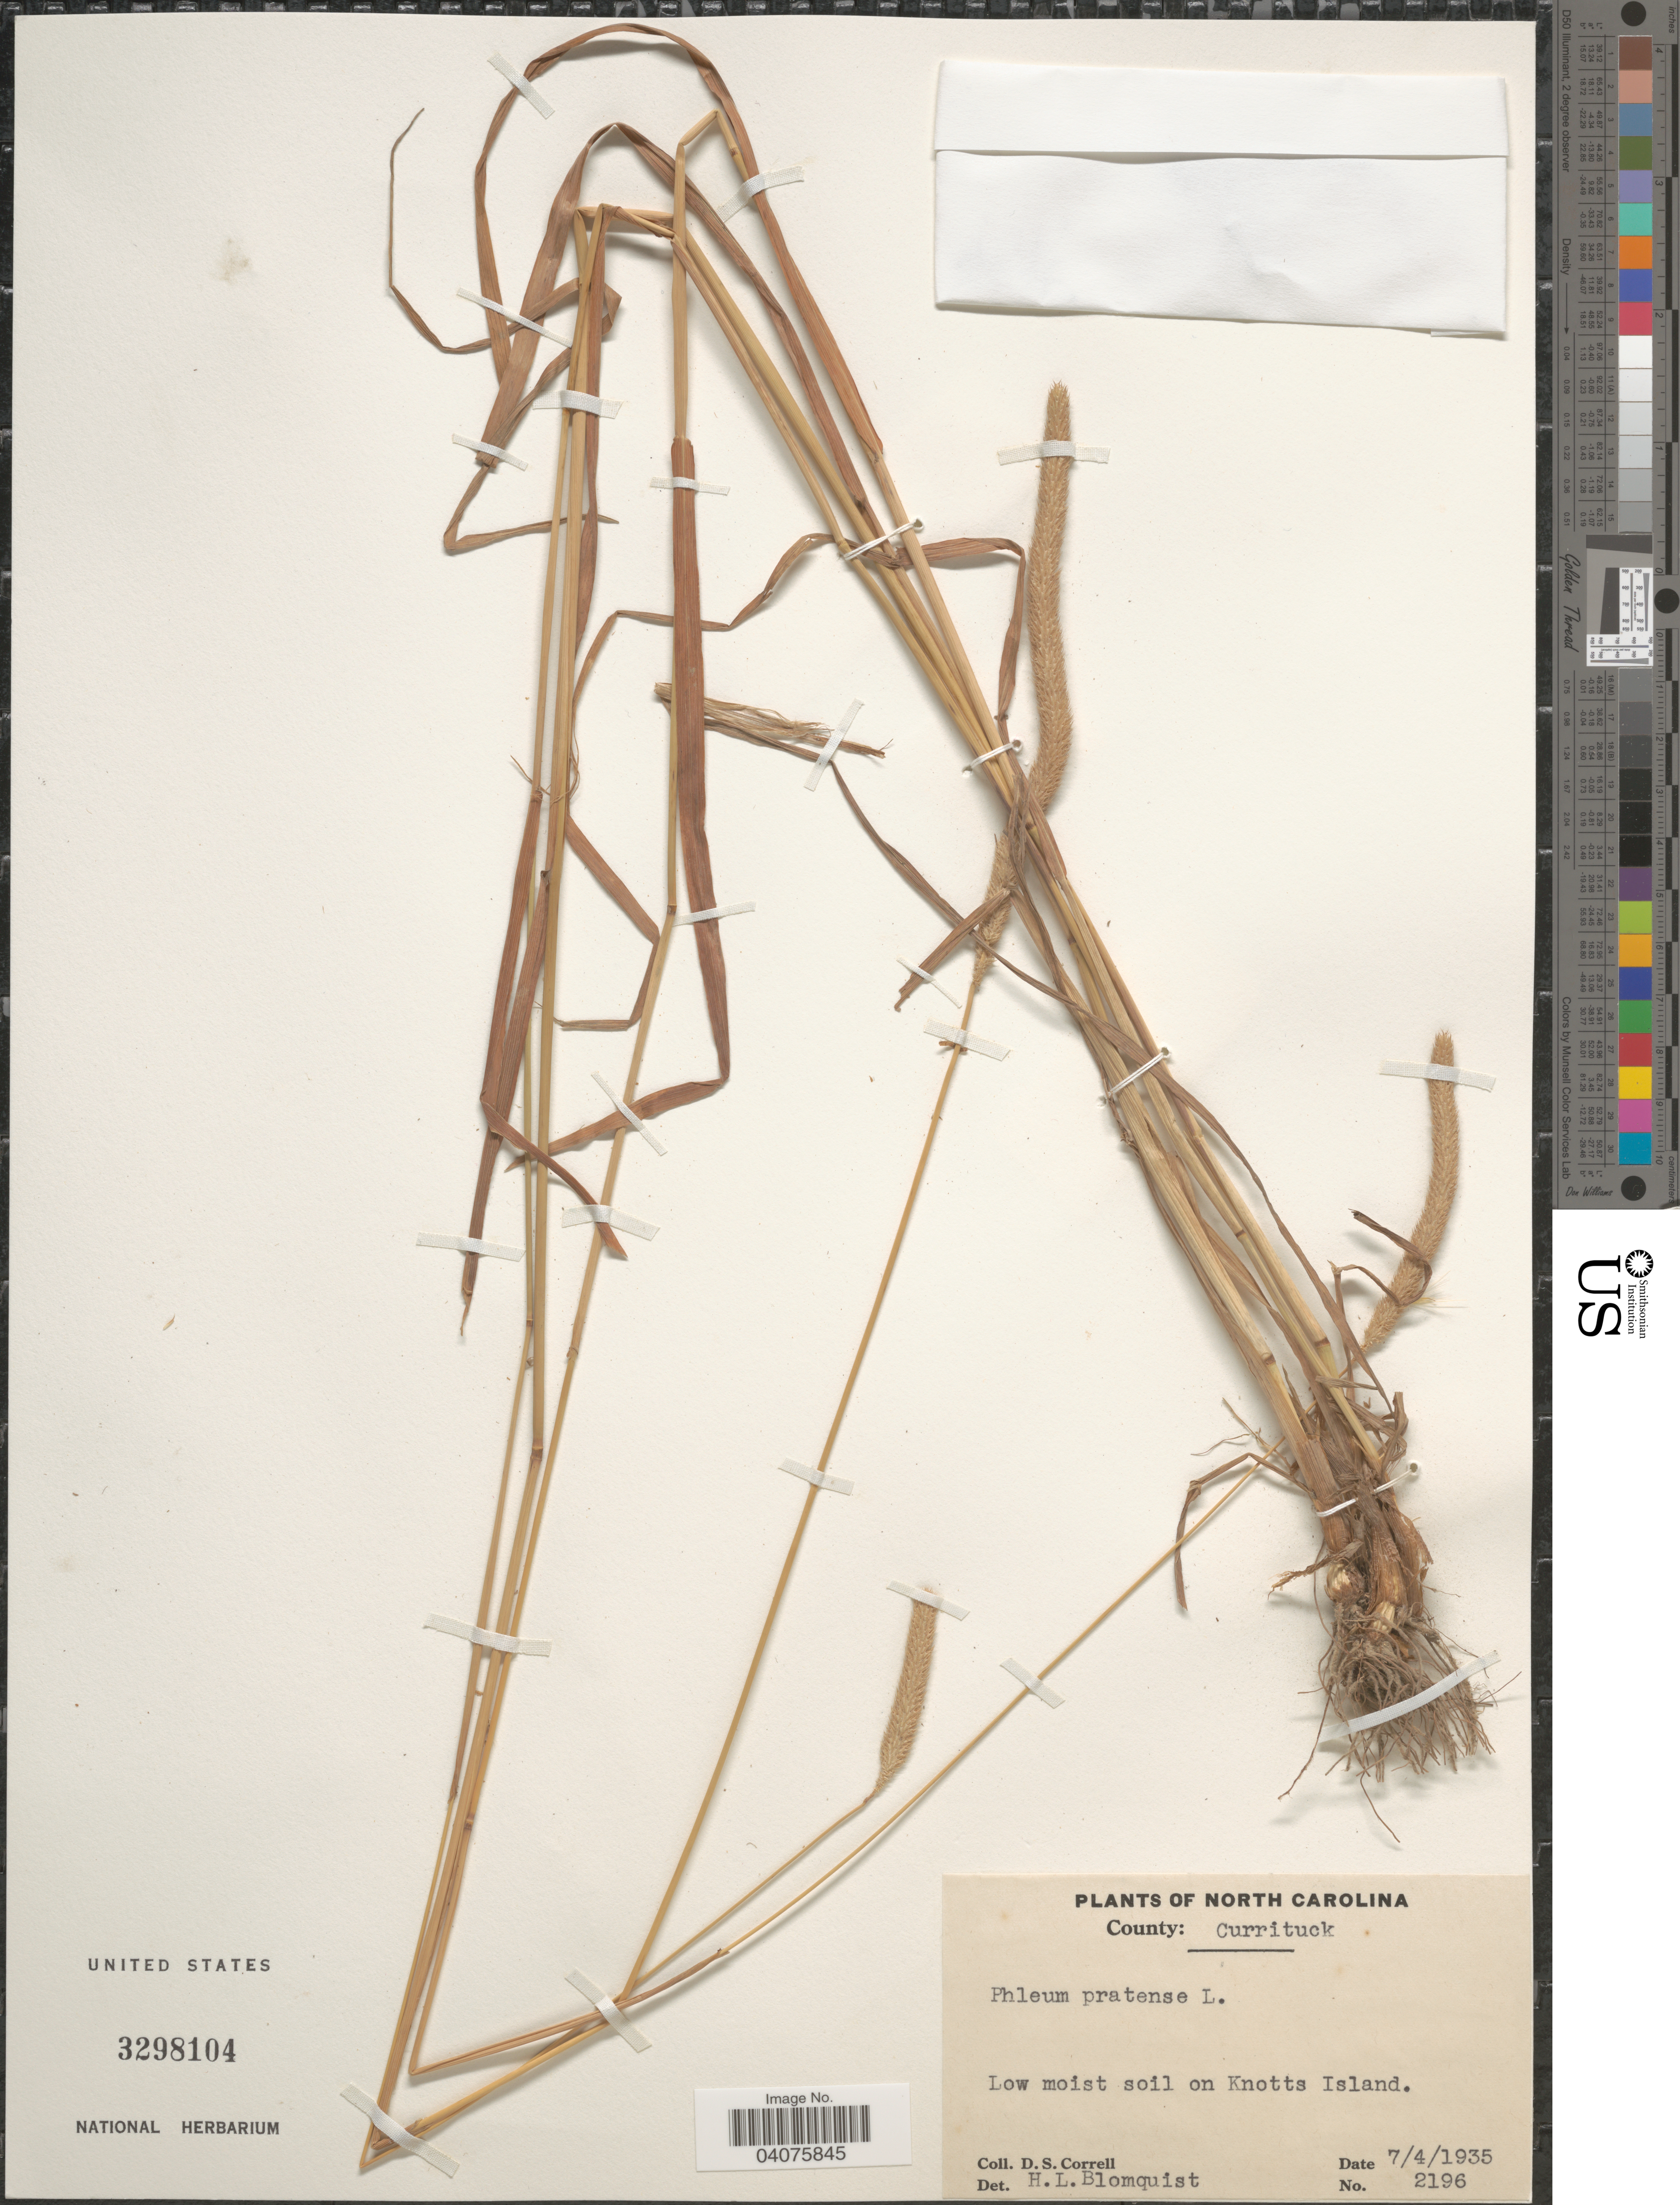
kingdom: Plantae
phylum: Tracheophyta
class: Liliopsida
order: Poales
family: Poaceae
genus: Phleum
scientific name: Phleum pratense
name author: L.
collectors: D. S. Correll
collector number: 2196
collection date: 1935-07-04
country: United States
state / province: North Carolina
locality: County: Currituck. Low moist soil on Knotts Island.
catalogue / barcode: US 3298104